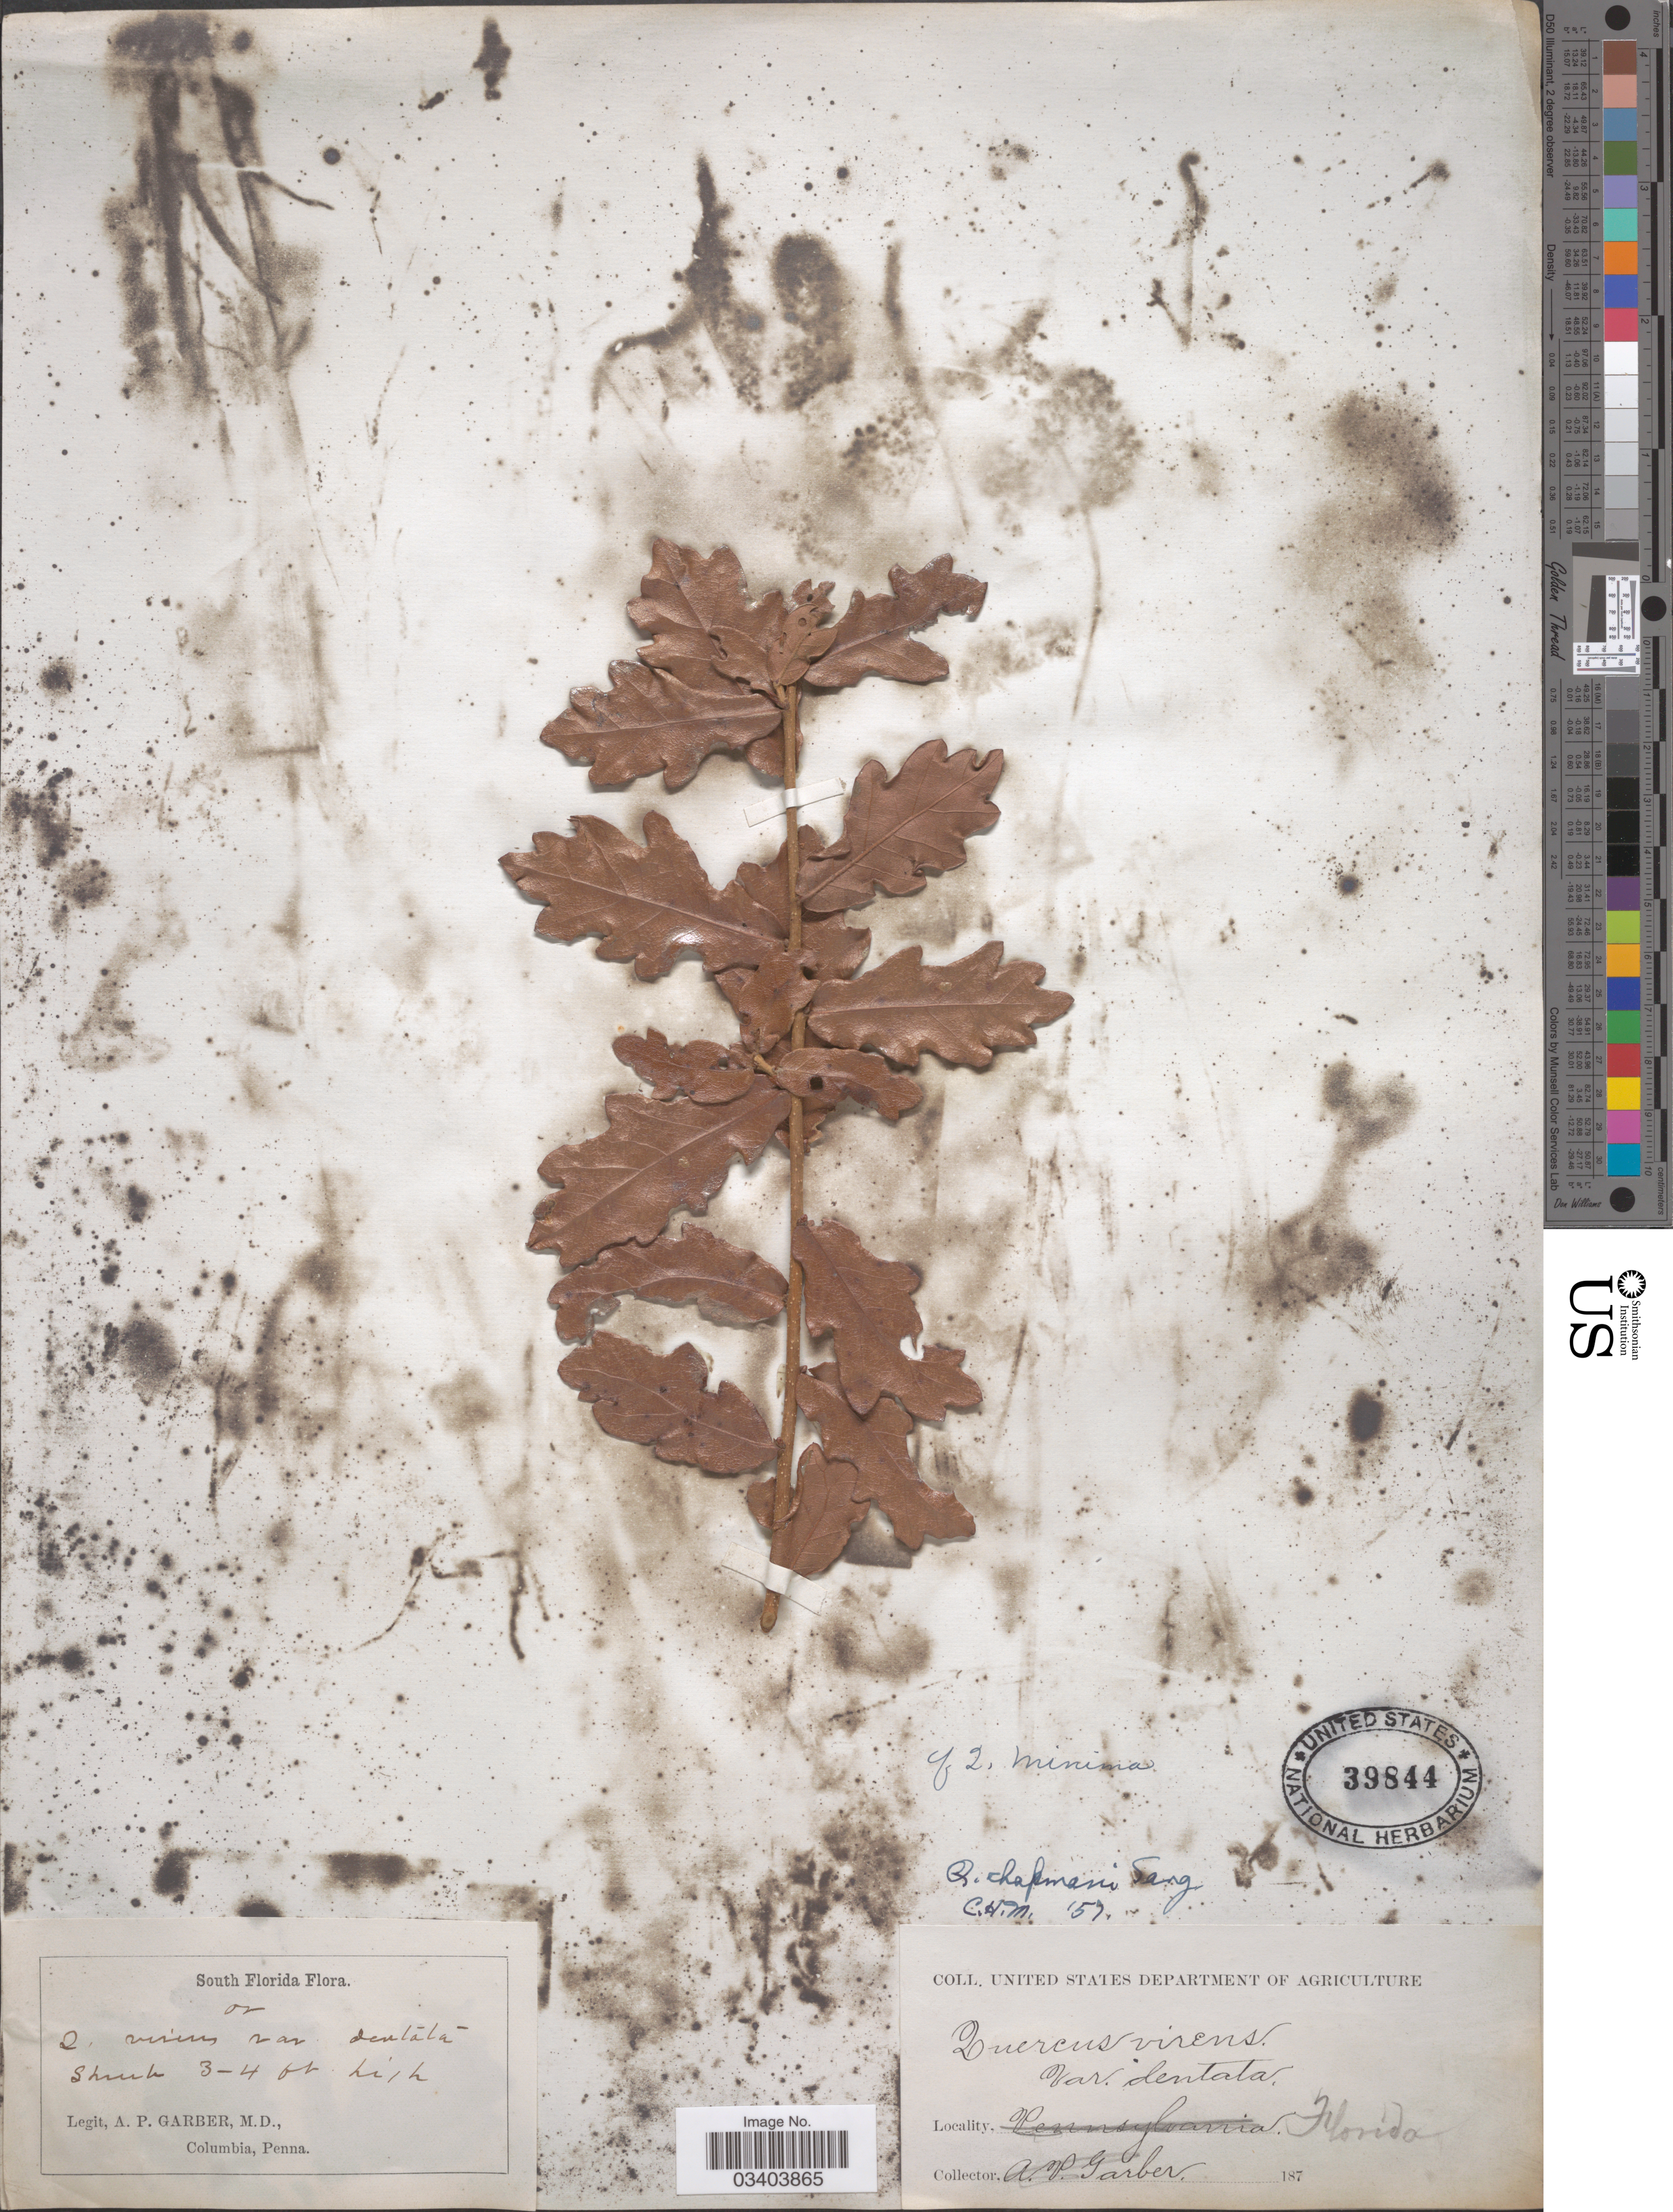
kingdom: Plantae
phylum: Tracheophyta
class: Magnoliopsida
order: Fagales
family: Fagaceae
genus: Quercus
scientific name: Quercus chapmanii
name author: Sarg.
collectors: A. P. Garber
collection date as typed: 187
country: United States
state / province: Florida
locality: South Florida.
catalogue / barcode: US 39844